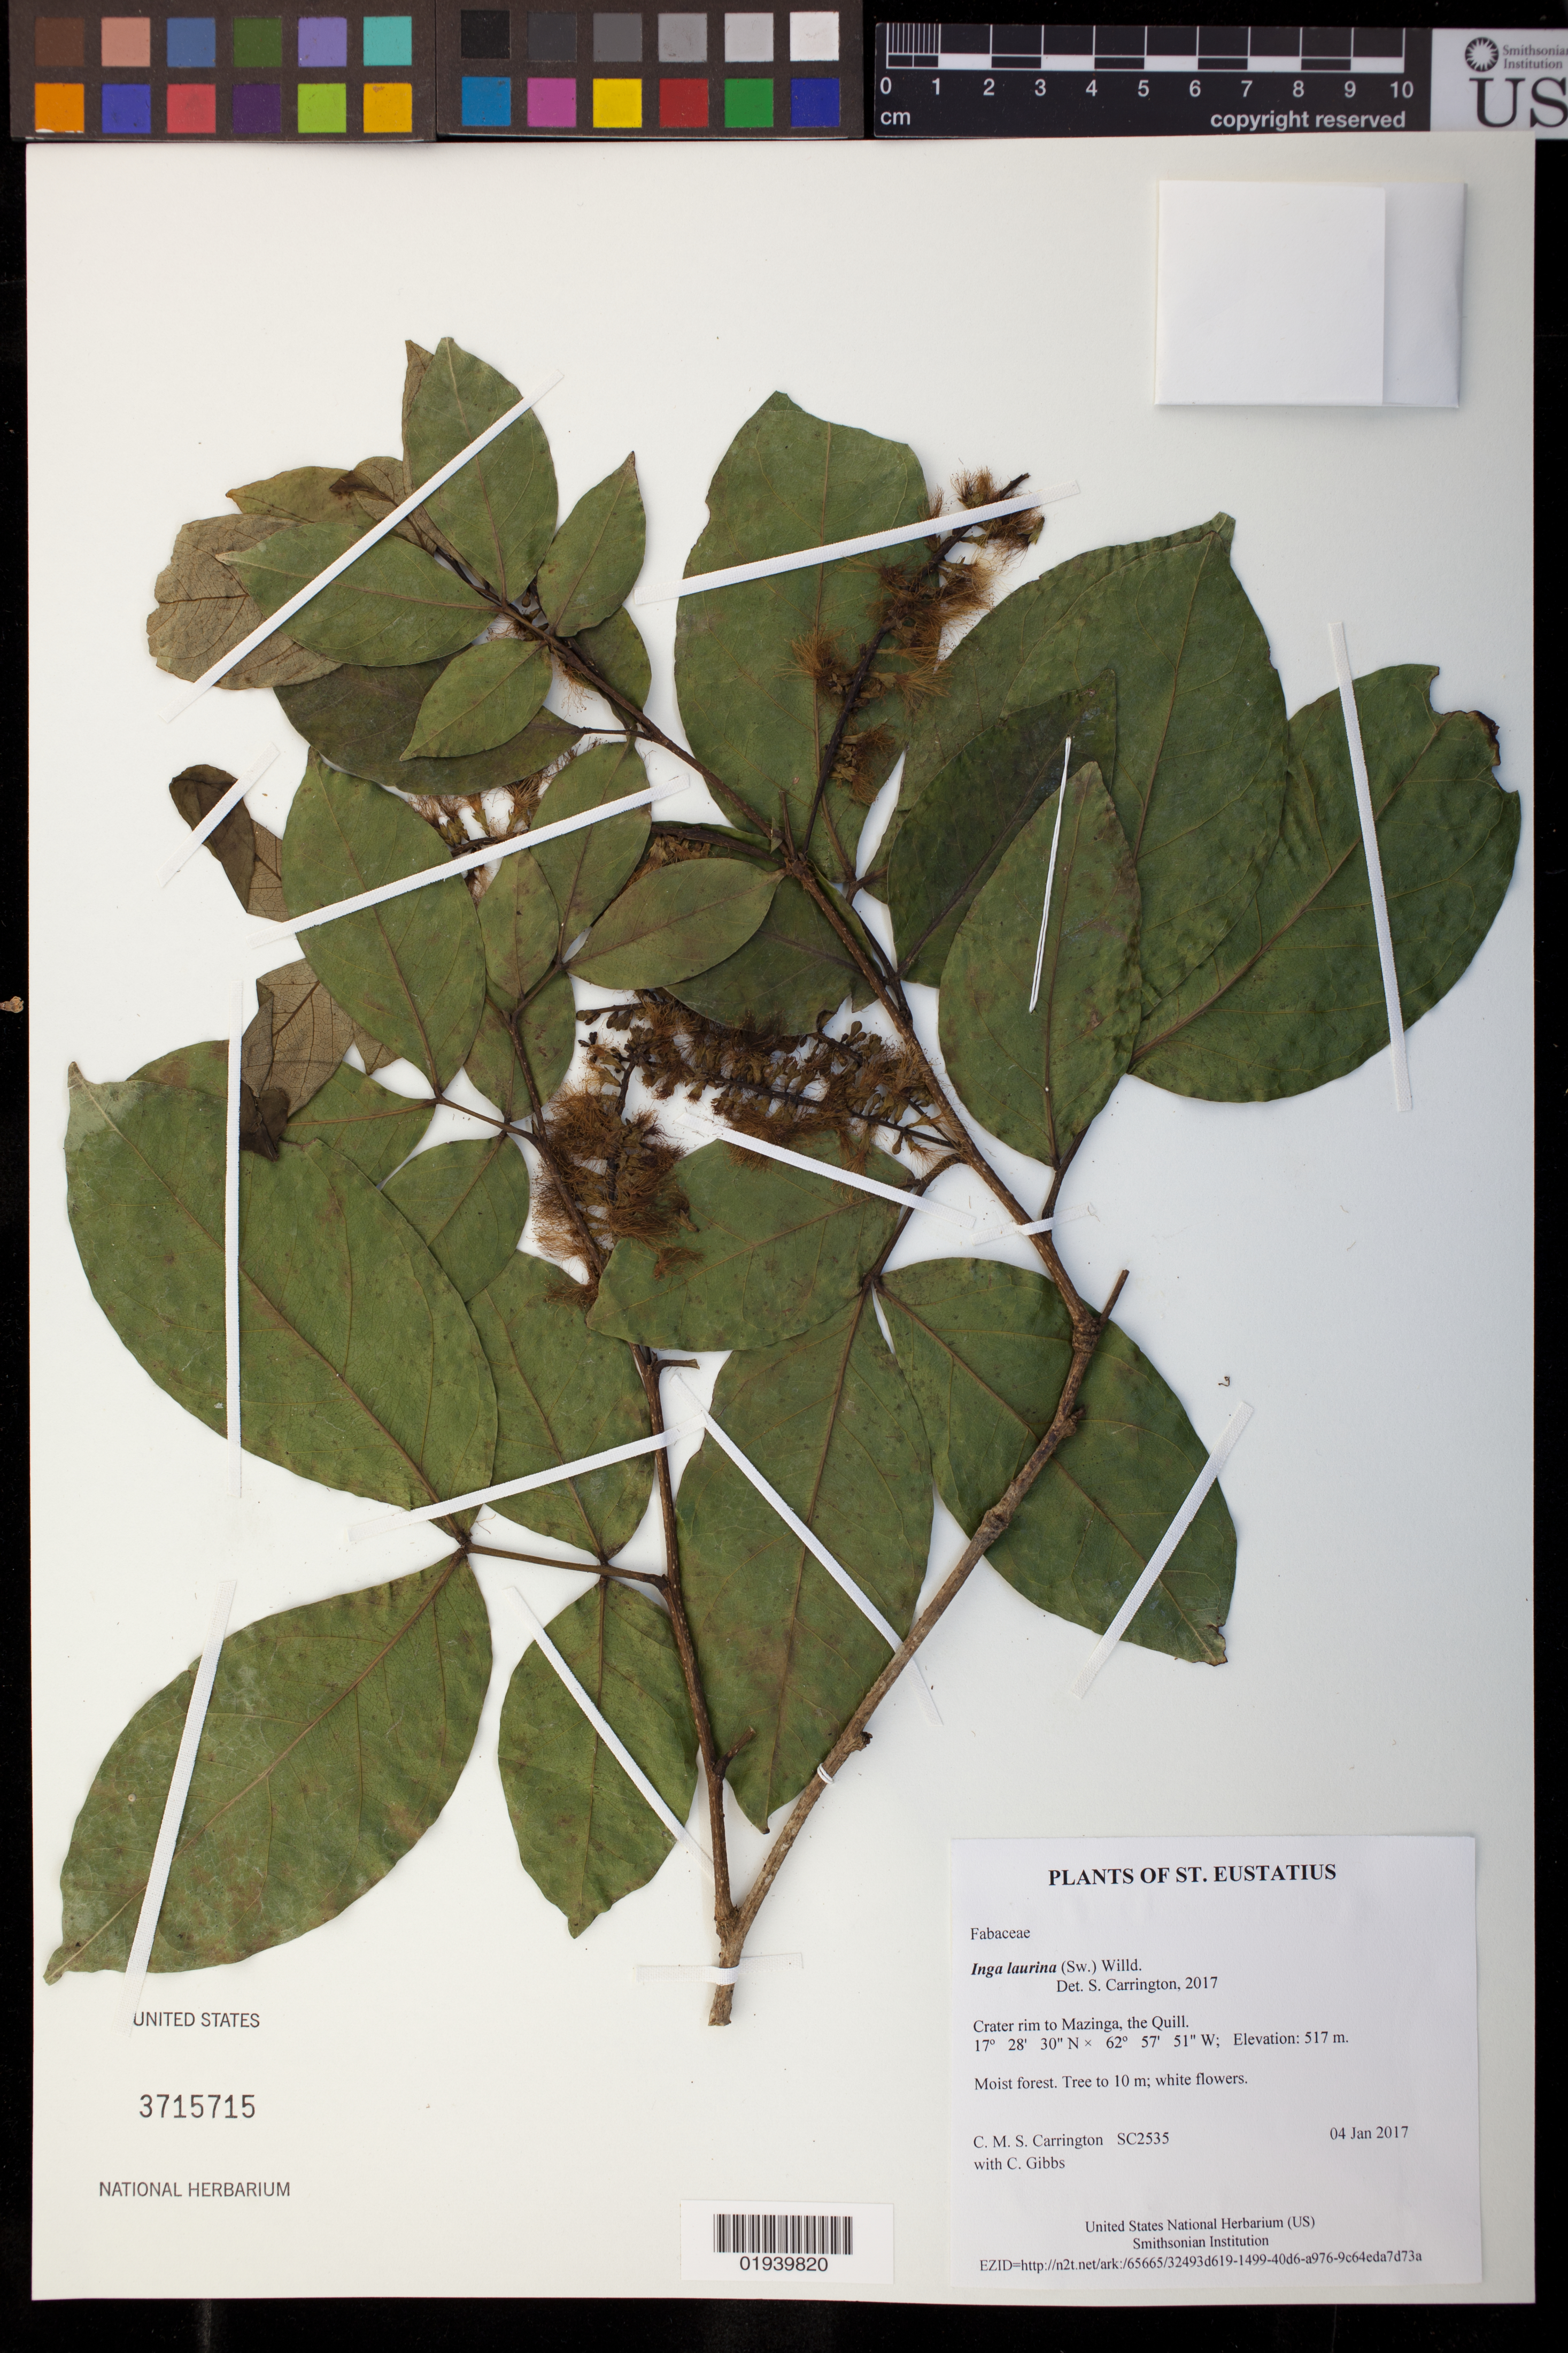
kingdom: Plantae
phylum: Tracheophyta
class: Magnoliopsida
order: Fabales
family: Fabaceae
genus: Inga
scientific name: Inga laurina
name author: (Sw.) Willd.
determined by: Carrington, C. M. S.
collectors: C. M. S. Carrington & C. Gibbs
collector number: SC2535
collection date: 2017-01-04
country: Netherlands Antilles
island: St. Eustatius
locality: Crater rim to Mazinga, the Quill.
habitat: Moist forest.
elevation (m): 517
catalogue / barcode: US 3715715